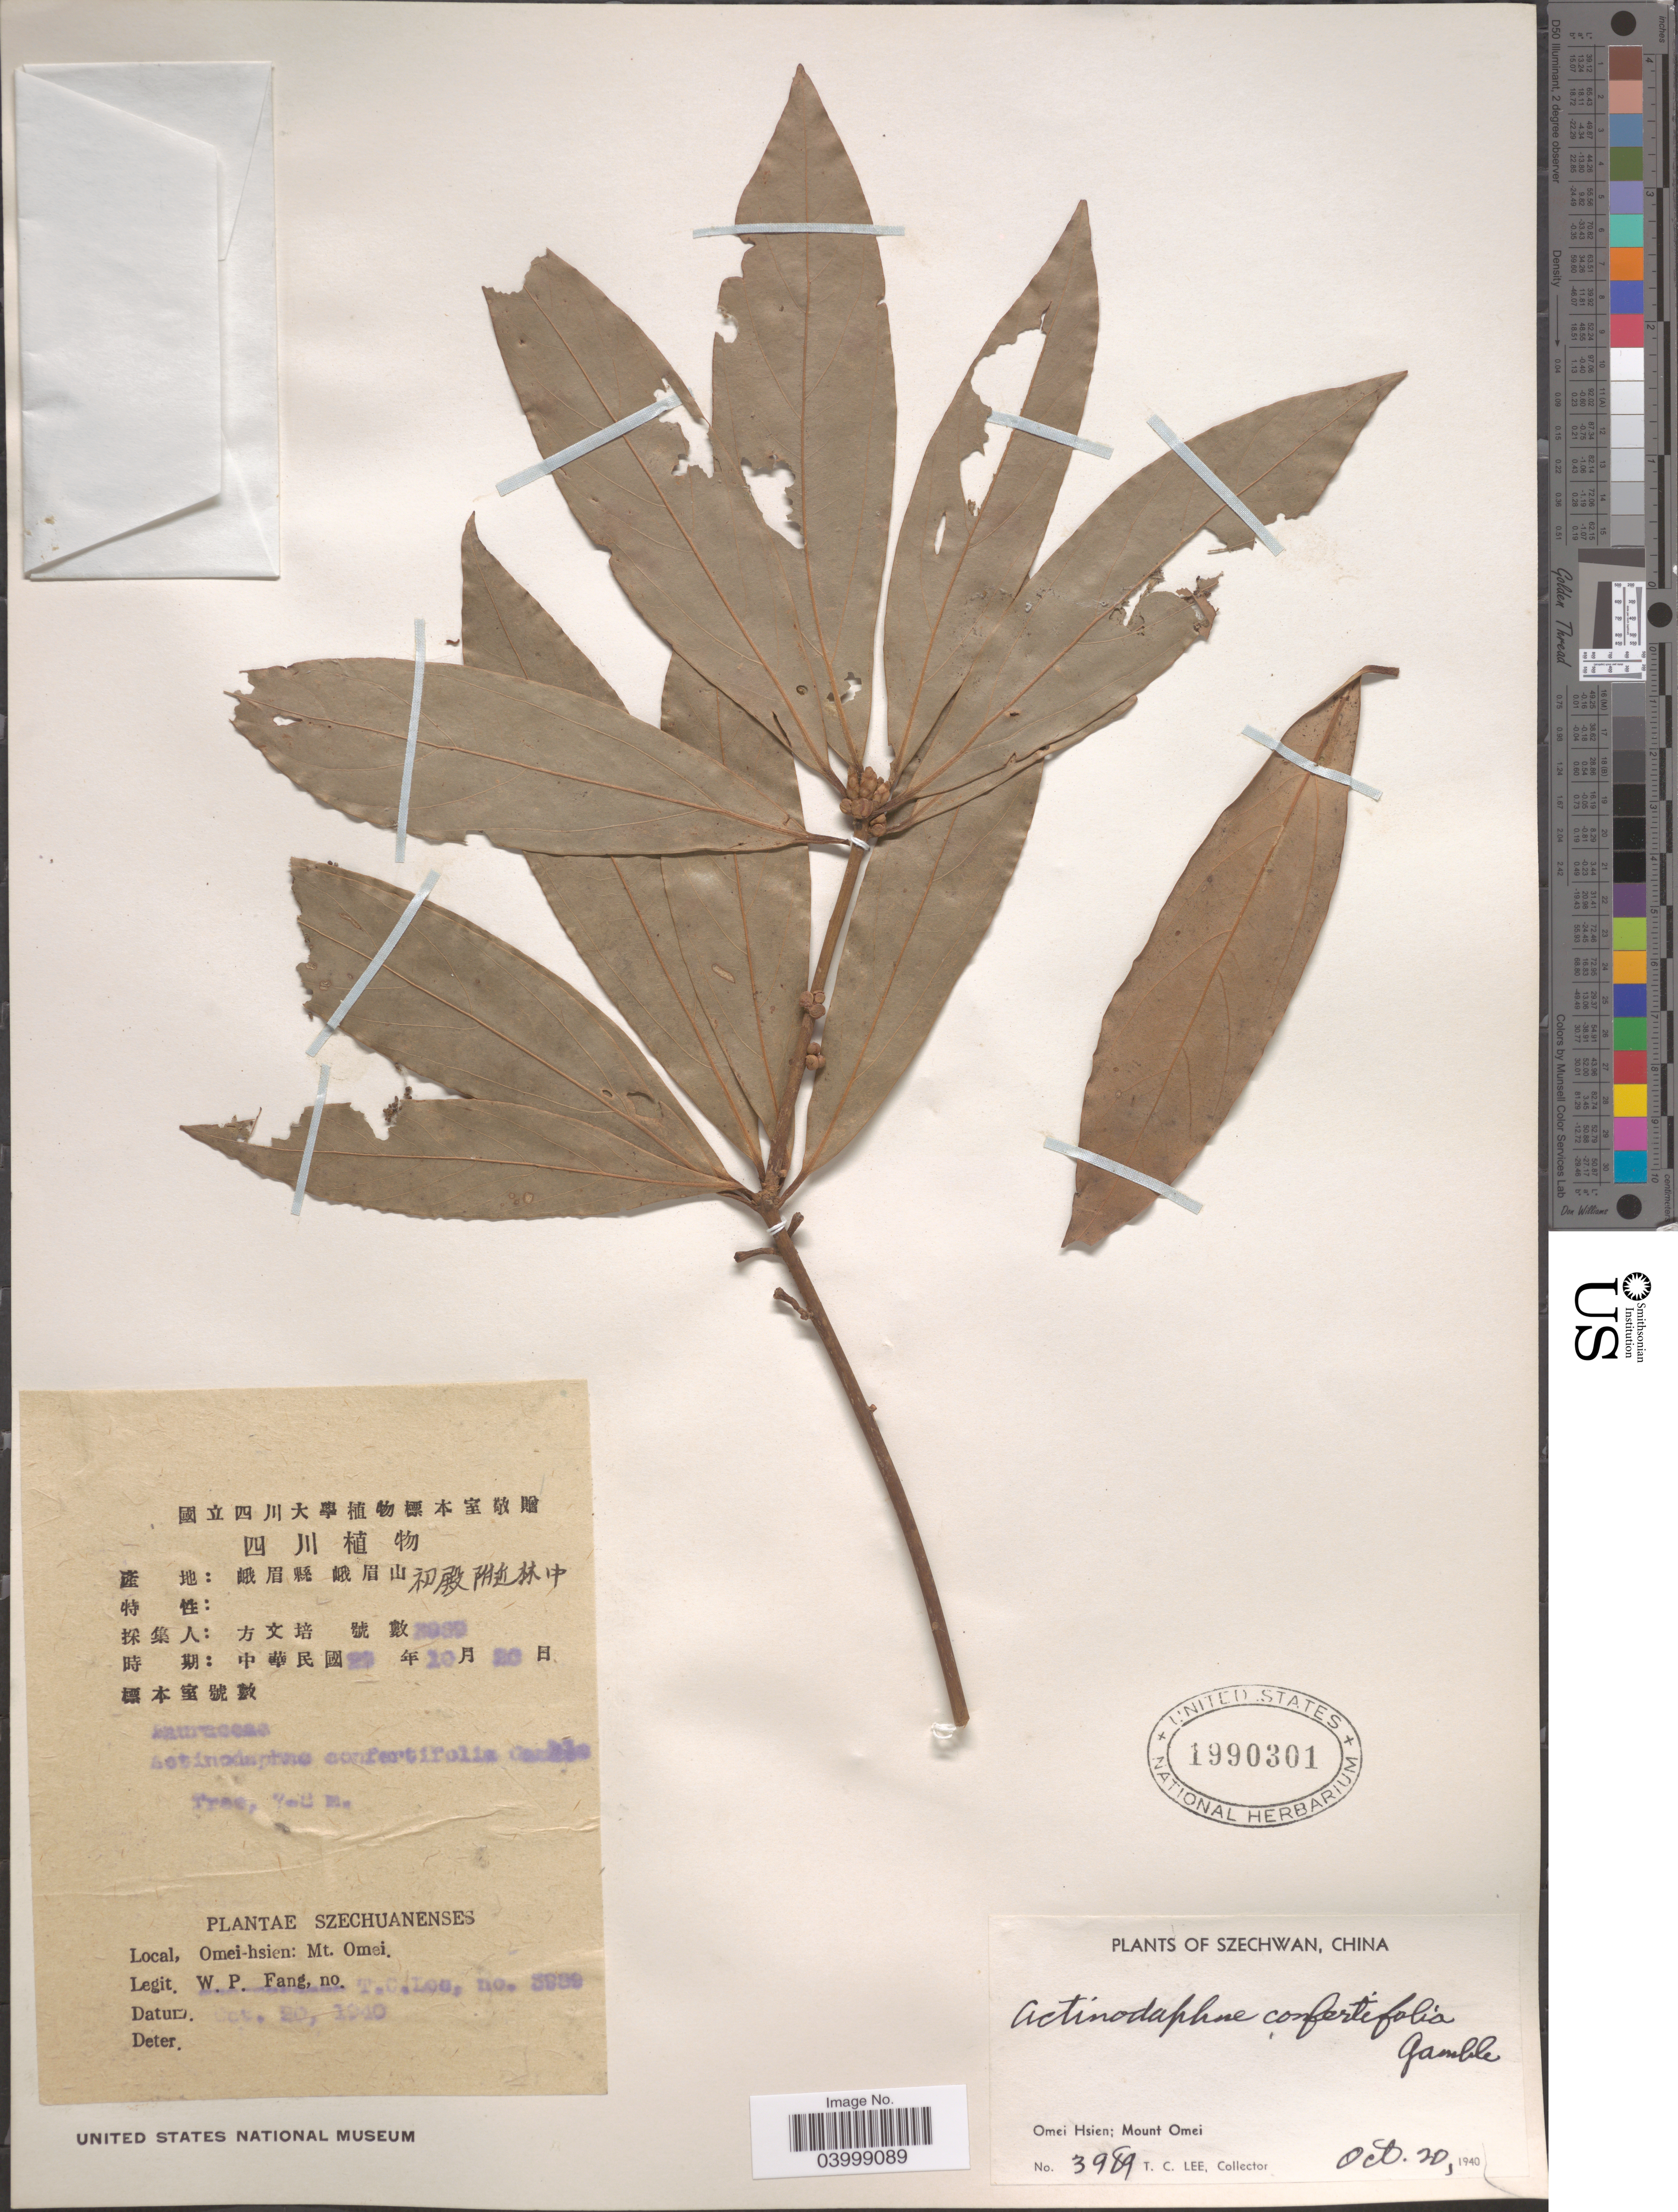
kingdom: Plantae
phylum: Tracheophyta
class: Magnoliopsida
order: Laurales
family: Lauraceae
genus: Actinodaphne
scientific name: Actinodaphne confertiflora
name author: Meisn.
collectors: T. Lee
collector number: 3989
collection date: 1940-10-20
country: China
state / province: Sichuan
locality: Szechwan. Omei Hsien; Mount Omei.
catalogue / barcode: US 1990301